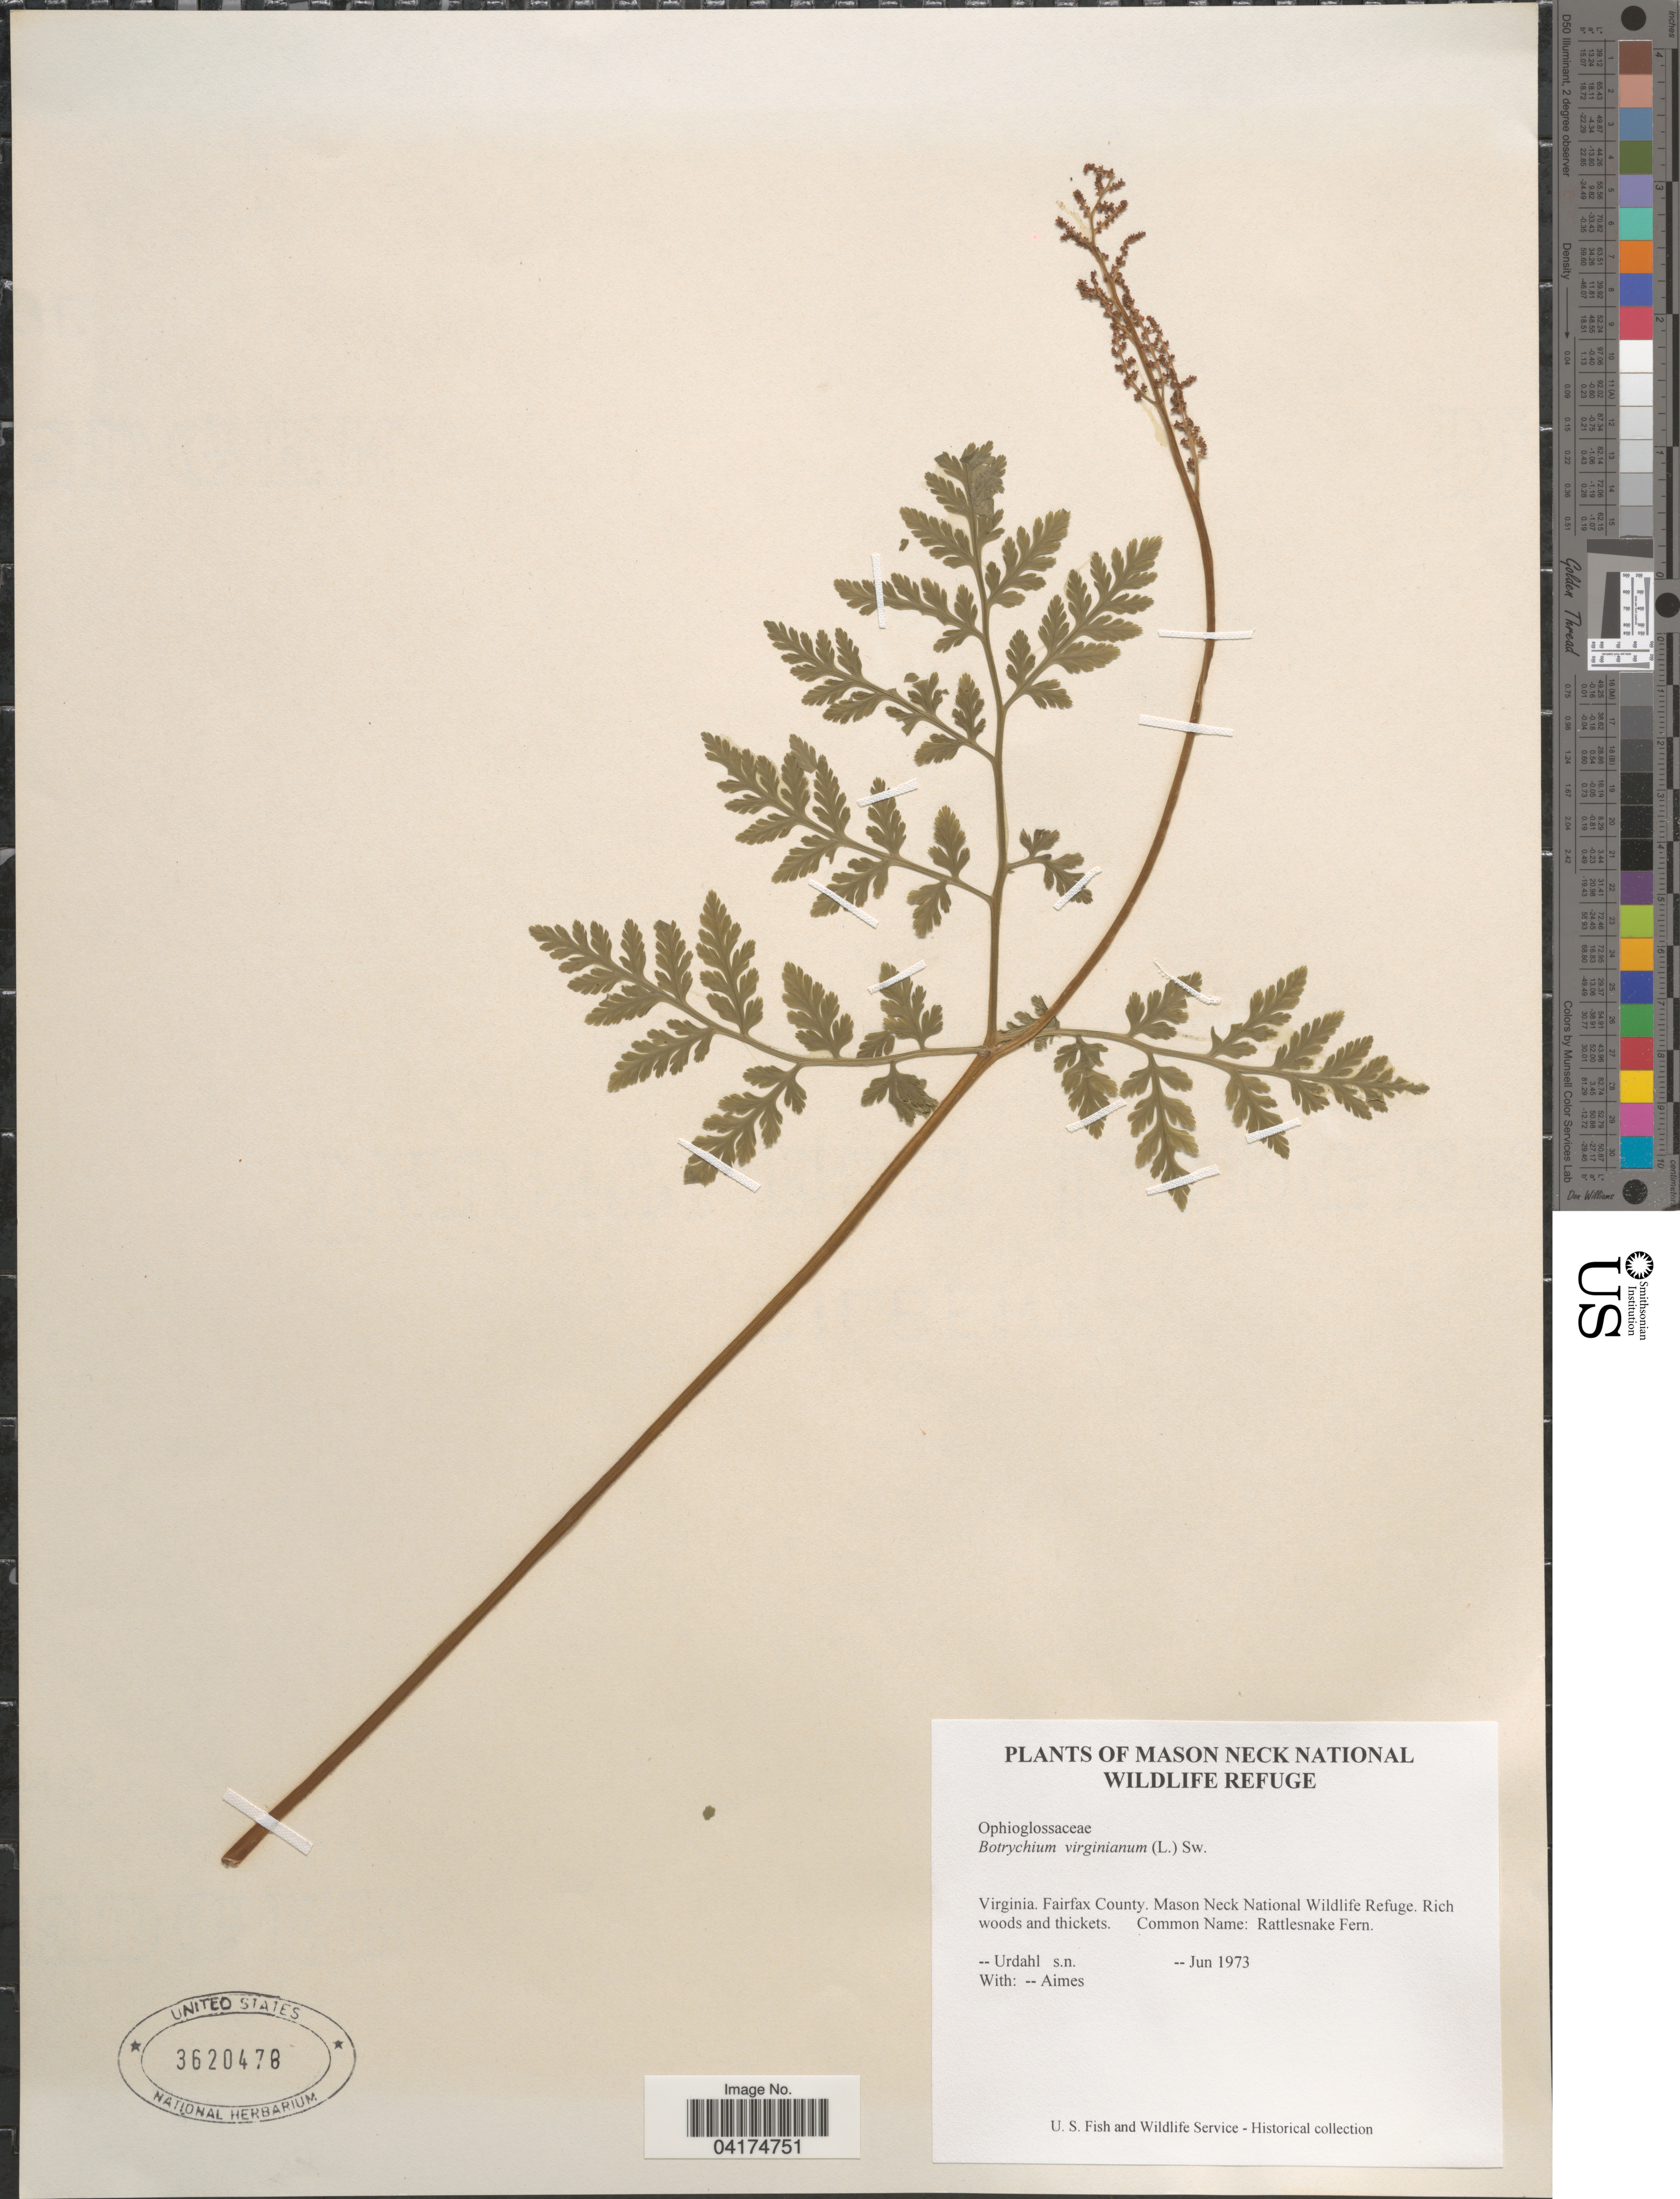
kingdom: Plantae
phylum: Tracheophyta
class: Polypodiopsida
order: Ophioglossales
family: Ophioglossaceae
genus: Botrychium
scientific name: Botrychium virginianum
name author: (L.) Sw.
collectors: Urdahl & Aimes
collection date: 1973-06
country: United States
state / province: Virginia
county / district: Fairfax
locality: Mason Neck National Wildlife Refuge. Fairfax County. Mason Neck National Wildlife Refuge.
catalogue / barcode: US 3620478